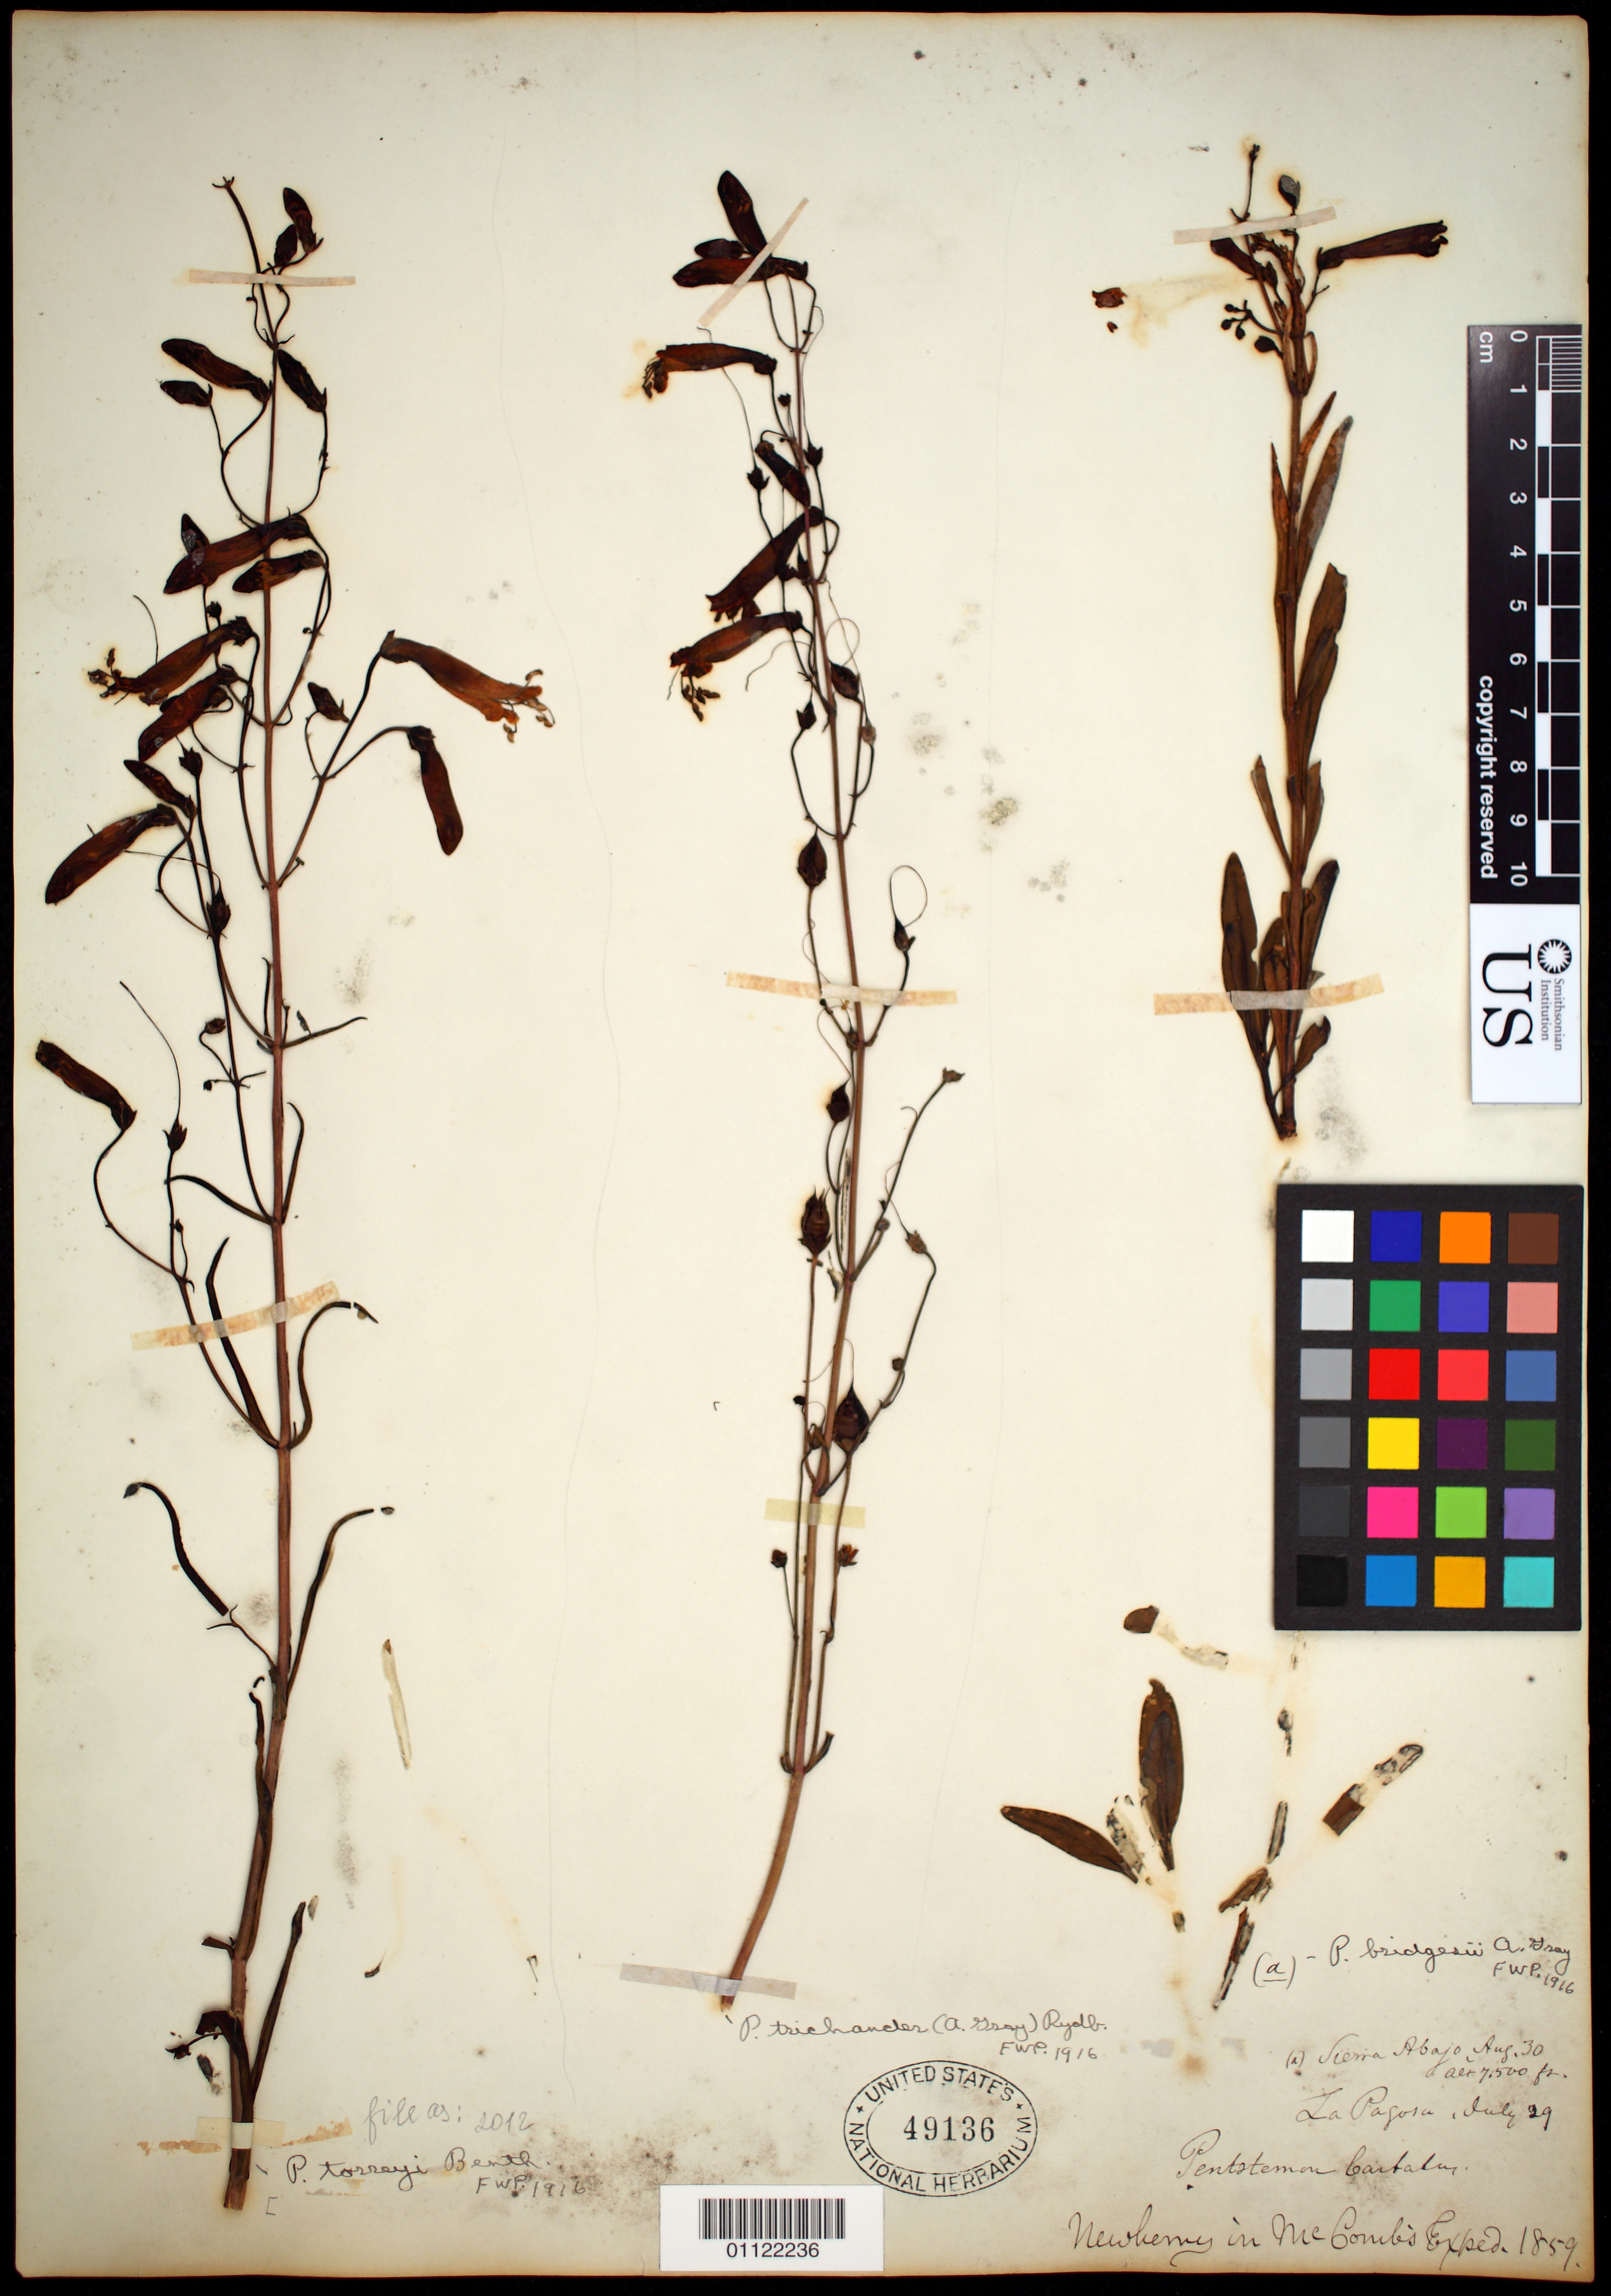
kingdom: Plantae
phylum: Tracheophyta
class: Magnoliopsida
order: Lamiales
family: Plantaginaceae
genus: Penstemon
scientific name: Penstemon torreyi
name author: Benth.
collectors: J. S. Newberry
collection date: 1859-07-29/1859-08-30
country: United States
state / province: Utah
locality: Sierra Abajo, La Pagosa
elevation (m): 2286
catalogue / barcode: US 49136